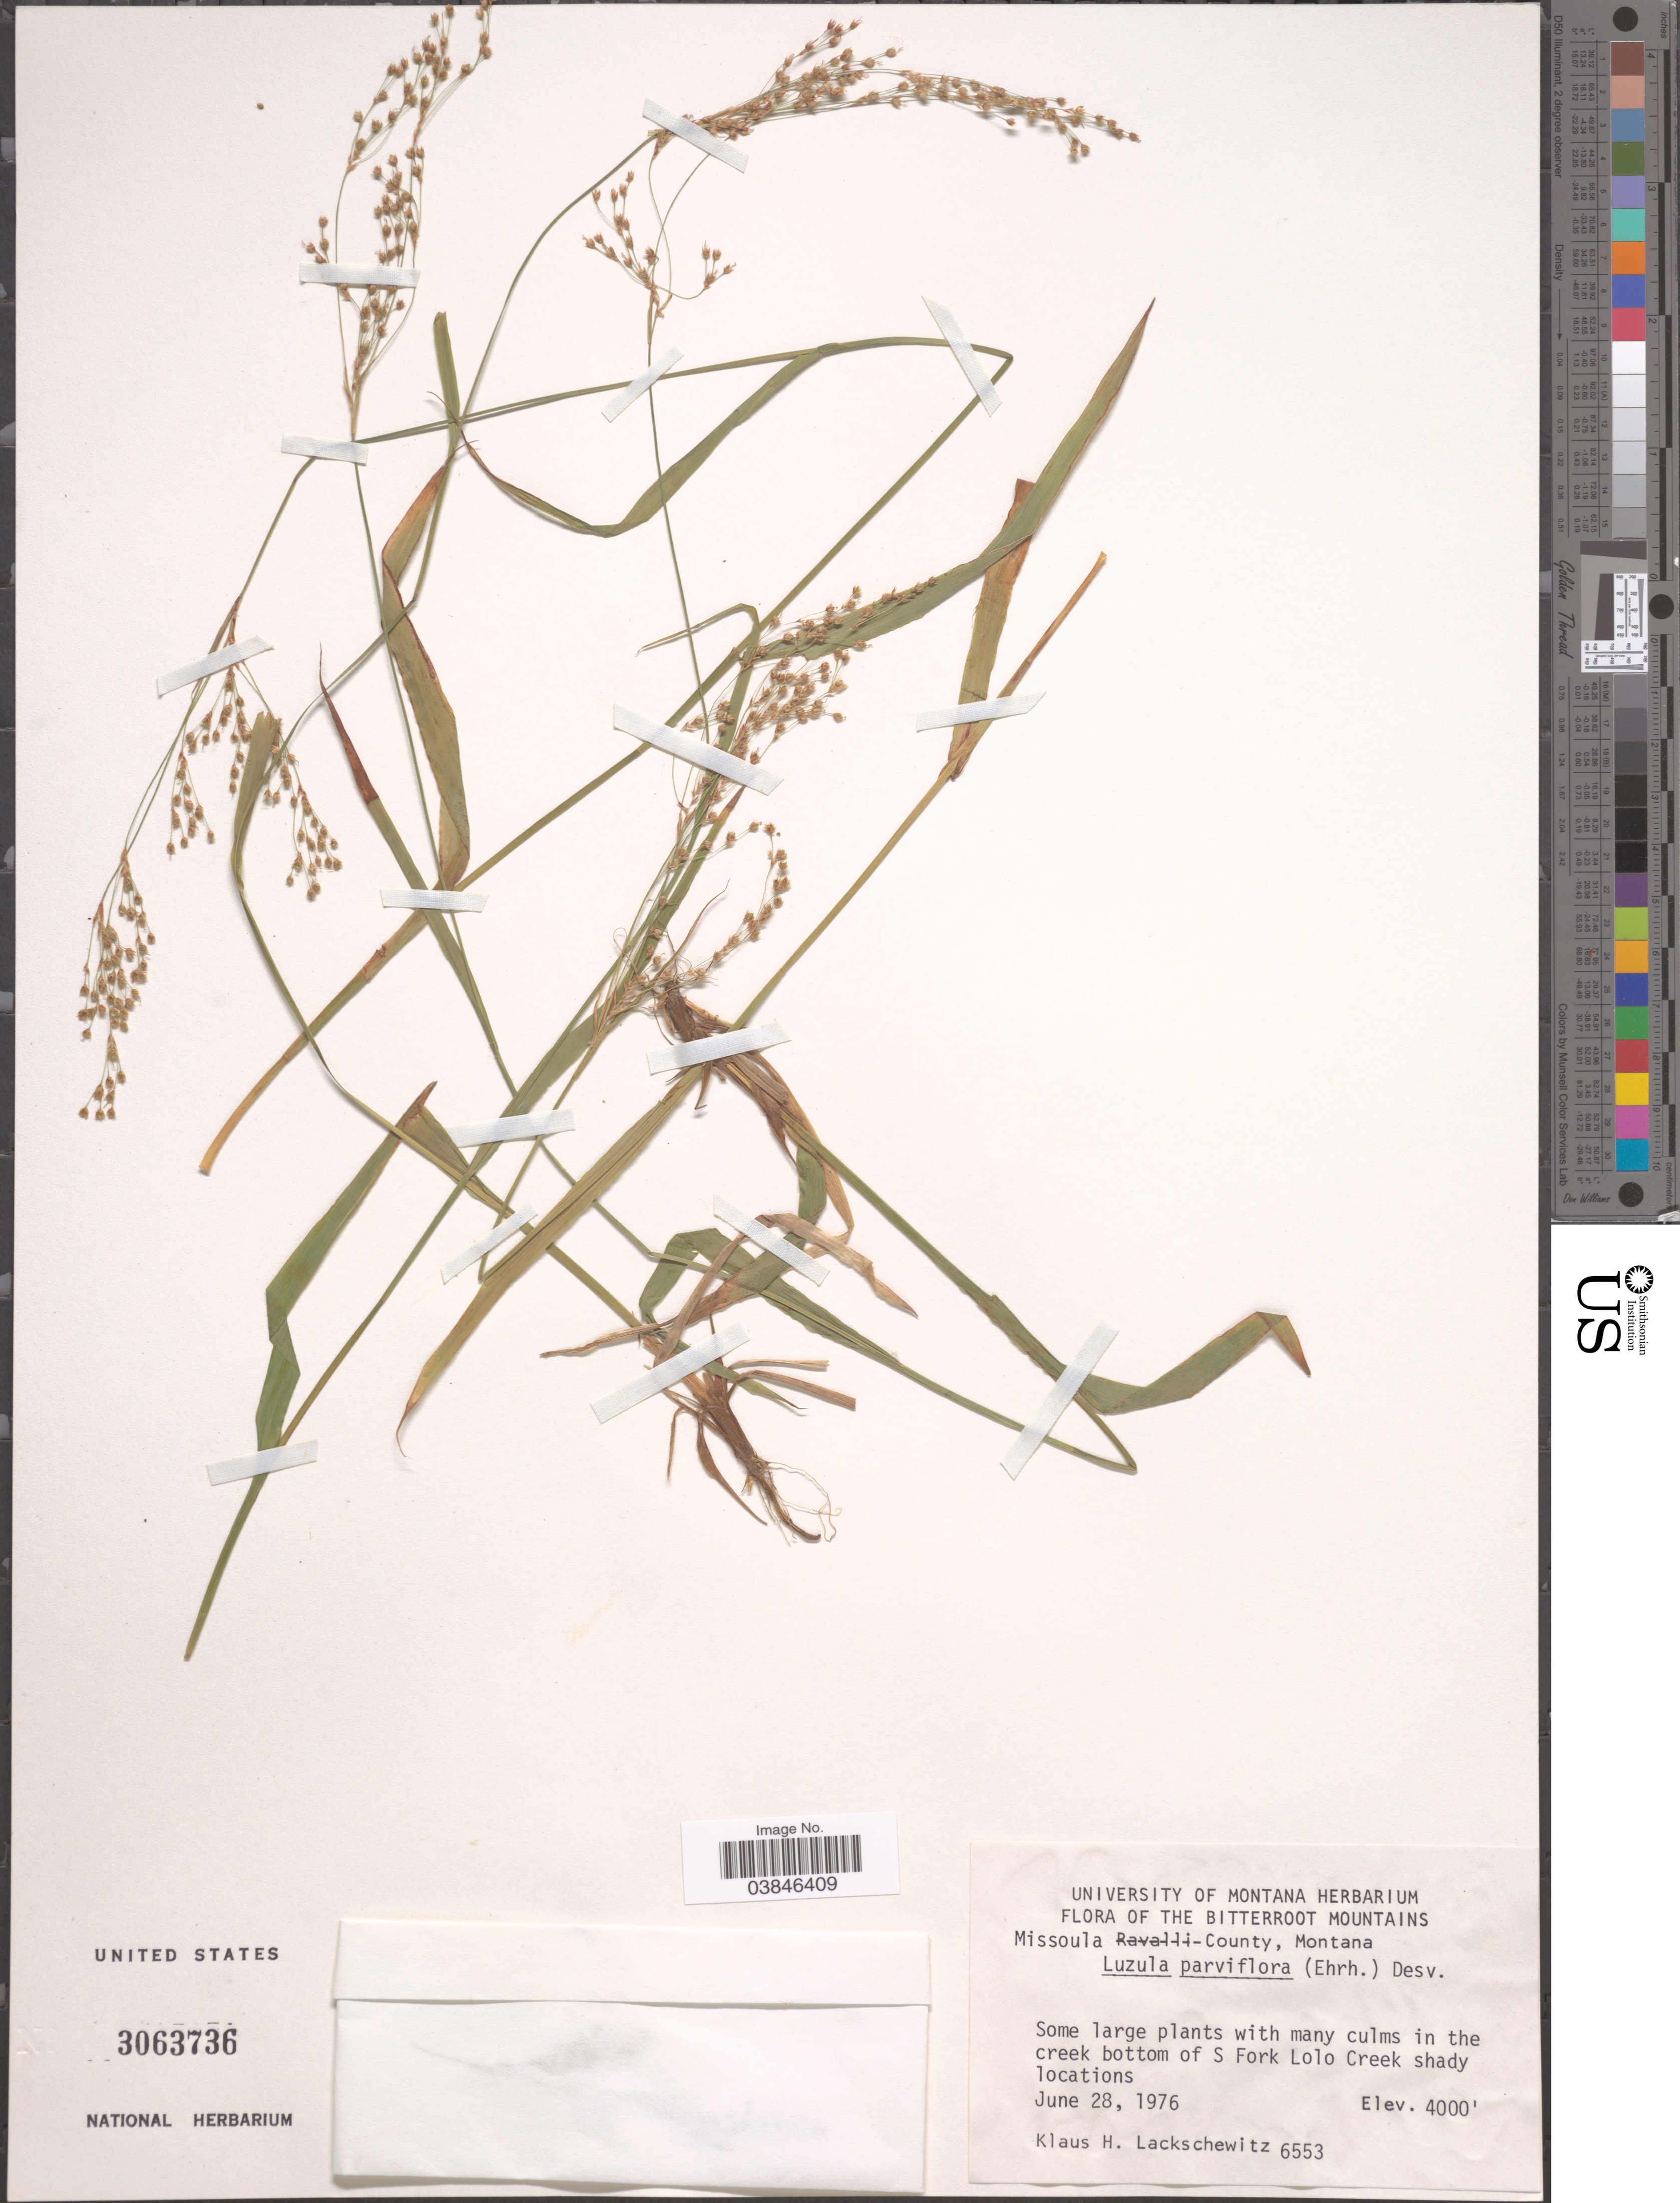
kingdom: Plantae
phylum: Tracheophyta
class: Liliopsida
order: Poales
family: Juncaceae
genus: Luzula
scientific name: Luzula parviflora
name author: (Ehrh.) Desv.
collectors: K. Lackschewitz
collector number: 6553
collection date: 1976-06-28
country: United States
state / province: Montana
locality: The Bitterroot Mountains. Missoula County. In the creek bottom of S Fork Lolo Creek.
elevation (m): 1219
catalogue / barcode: US 3063736